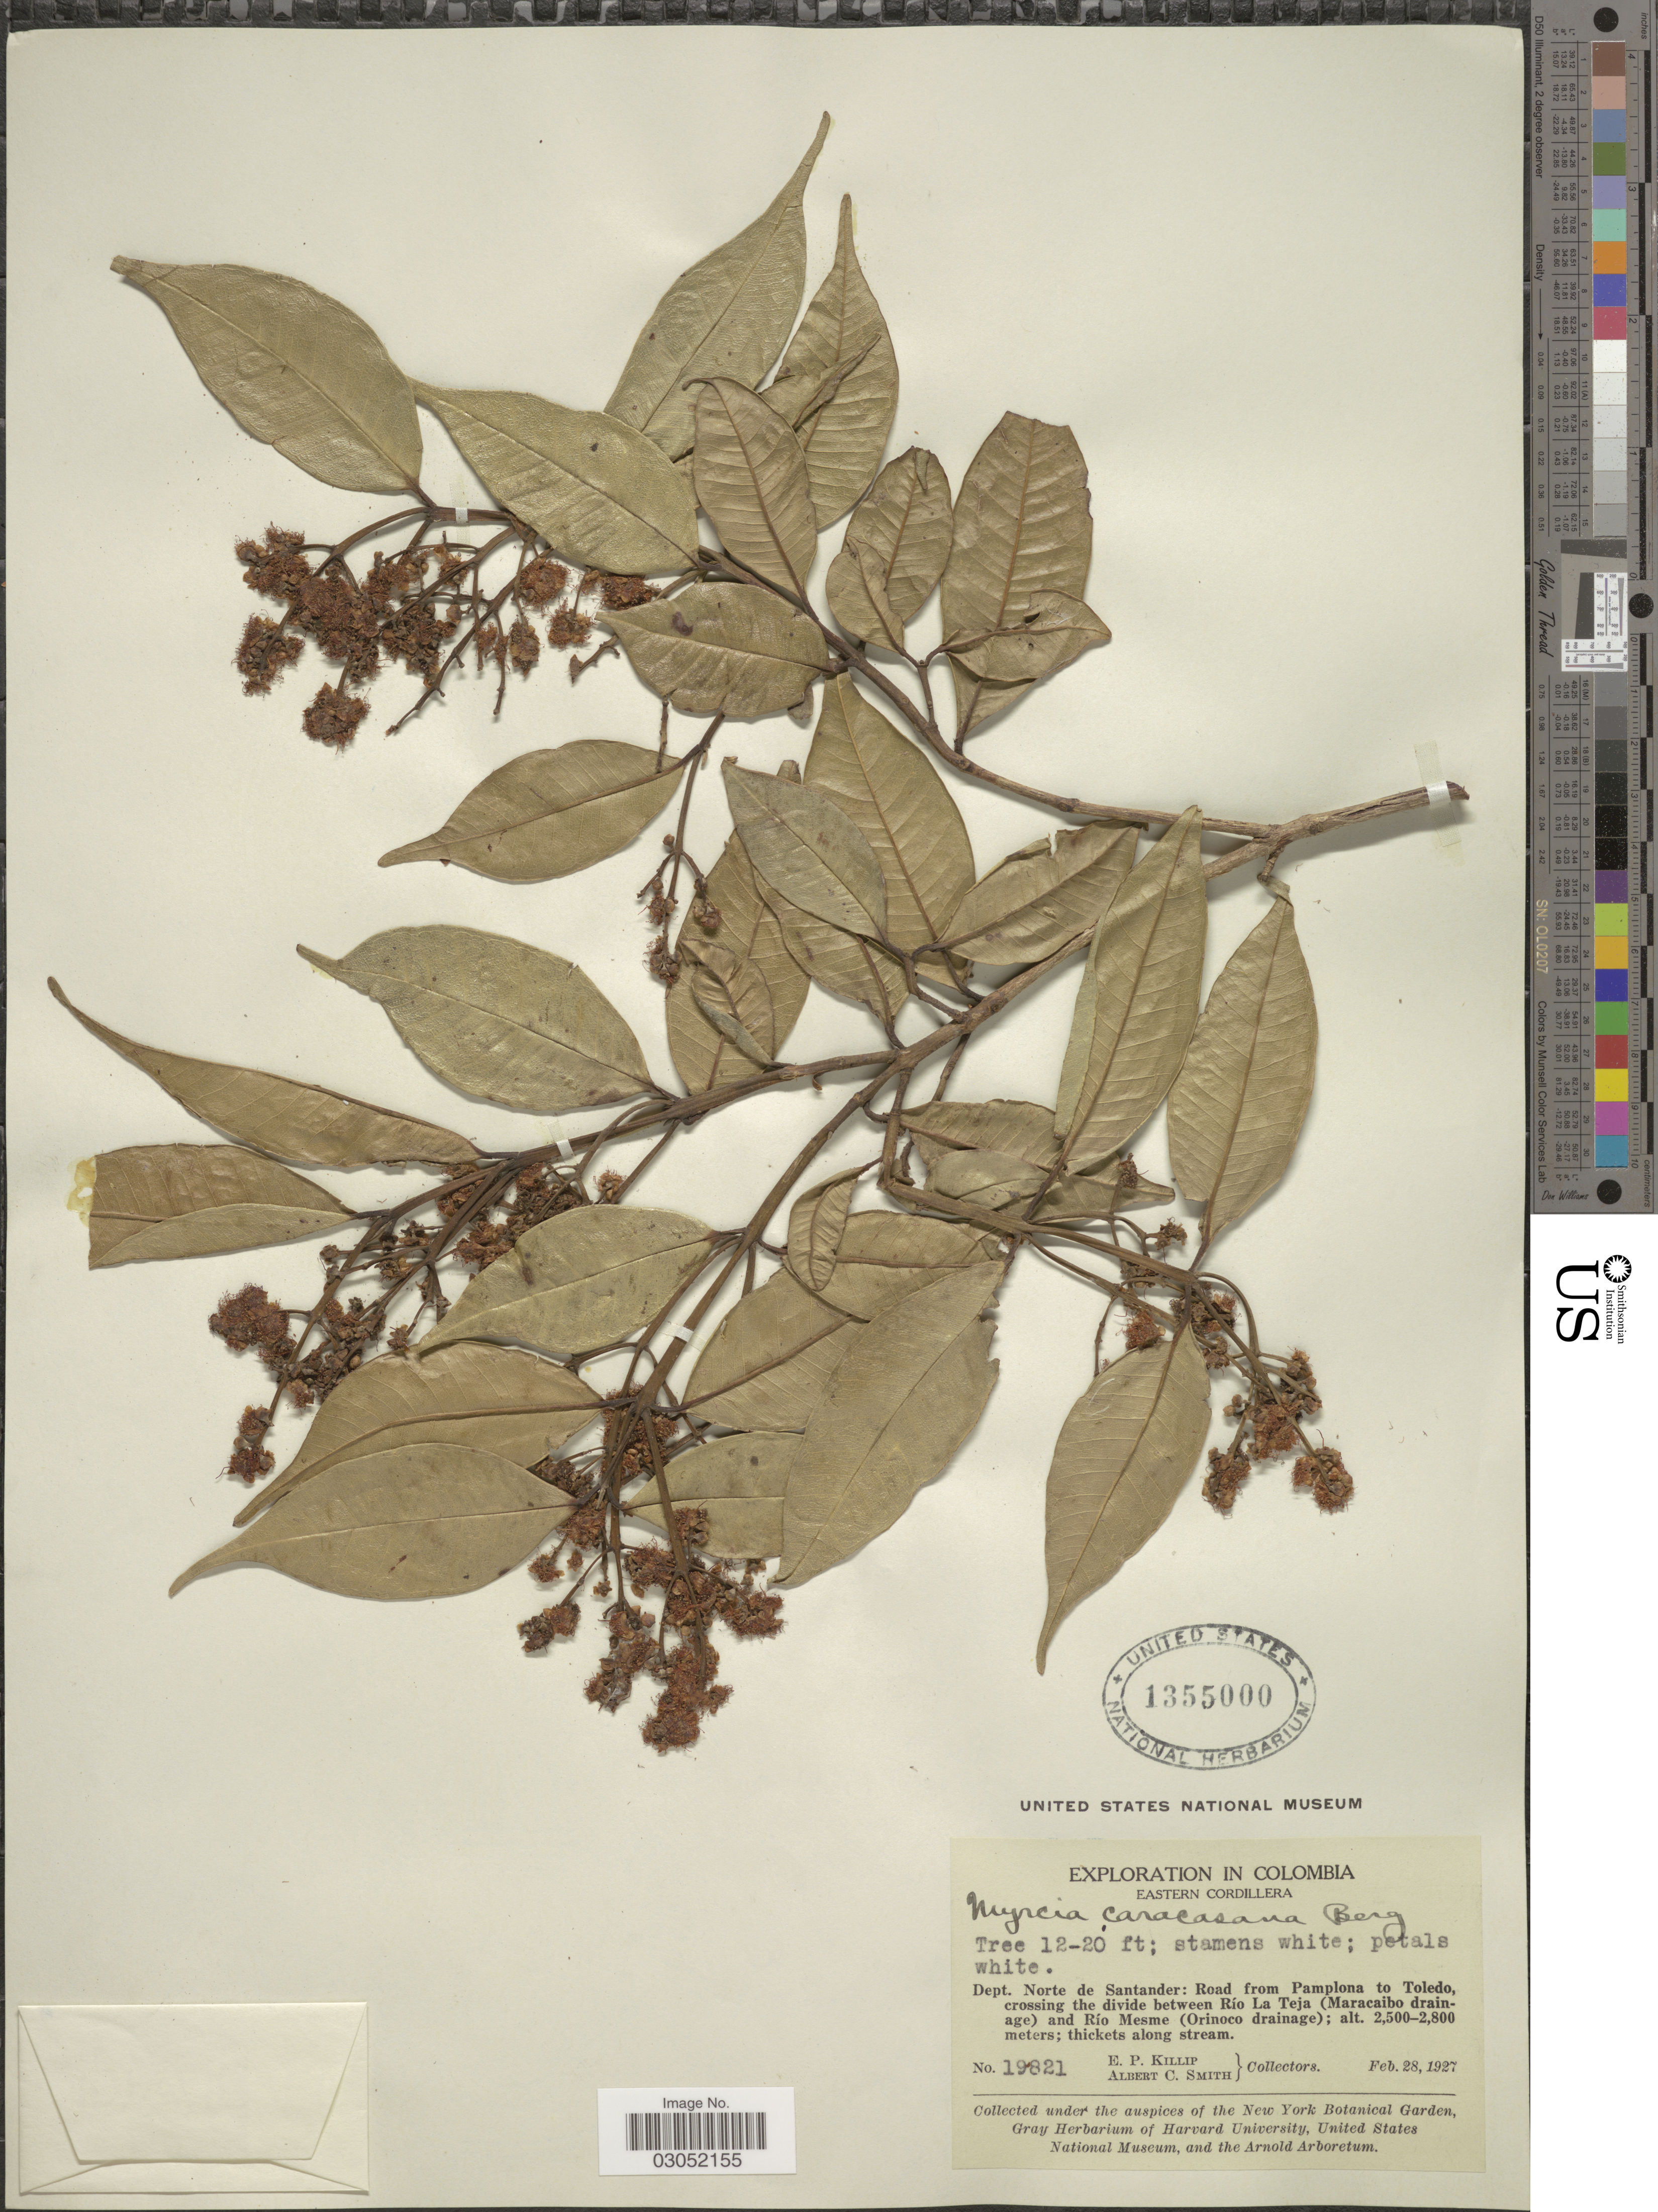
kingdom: Plantae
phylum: Tracheophyta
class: Magnoliopsida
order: Myrtales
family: Myrtaceae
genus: Myrcia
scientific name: Myrcia caracasana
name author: O. Berg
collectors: E. P. Killip & A. C. Smith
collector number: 19821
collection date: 1927-02-28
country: Colombia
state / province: Norte de Santander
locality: Eastern Cordillera. Dept. Norte de Santander: Road from Pamplona to Toledo, crossing the divide between Río La Teja (Maracaibo drainage) and Río Mesme (Orinoco drainage).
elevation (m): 2500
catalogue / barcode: US 1355000